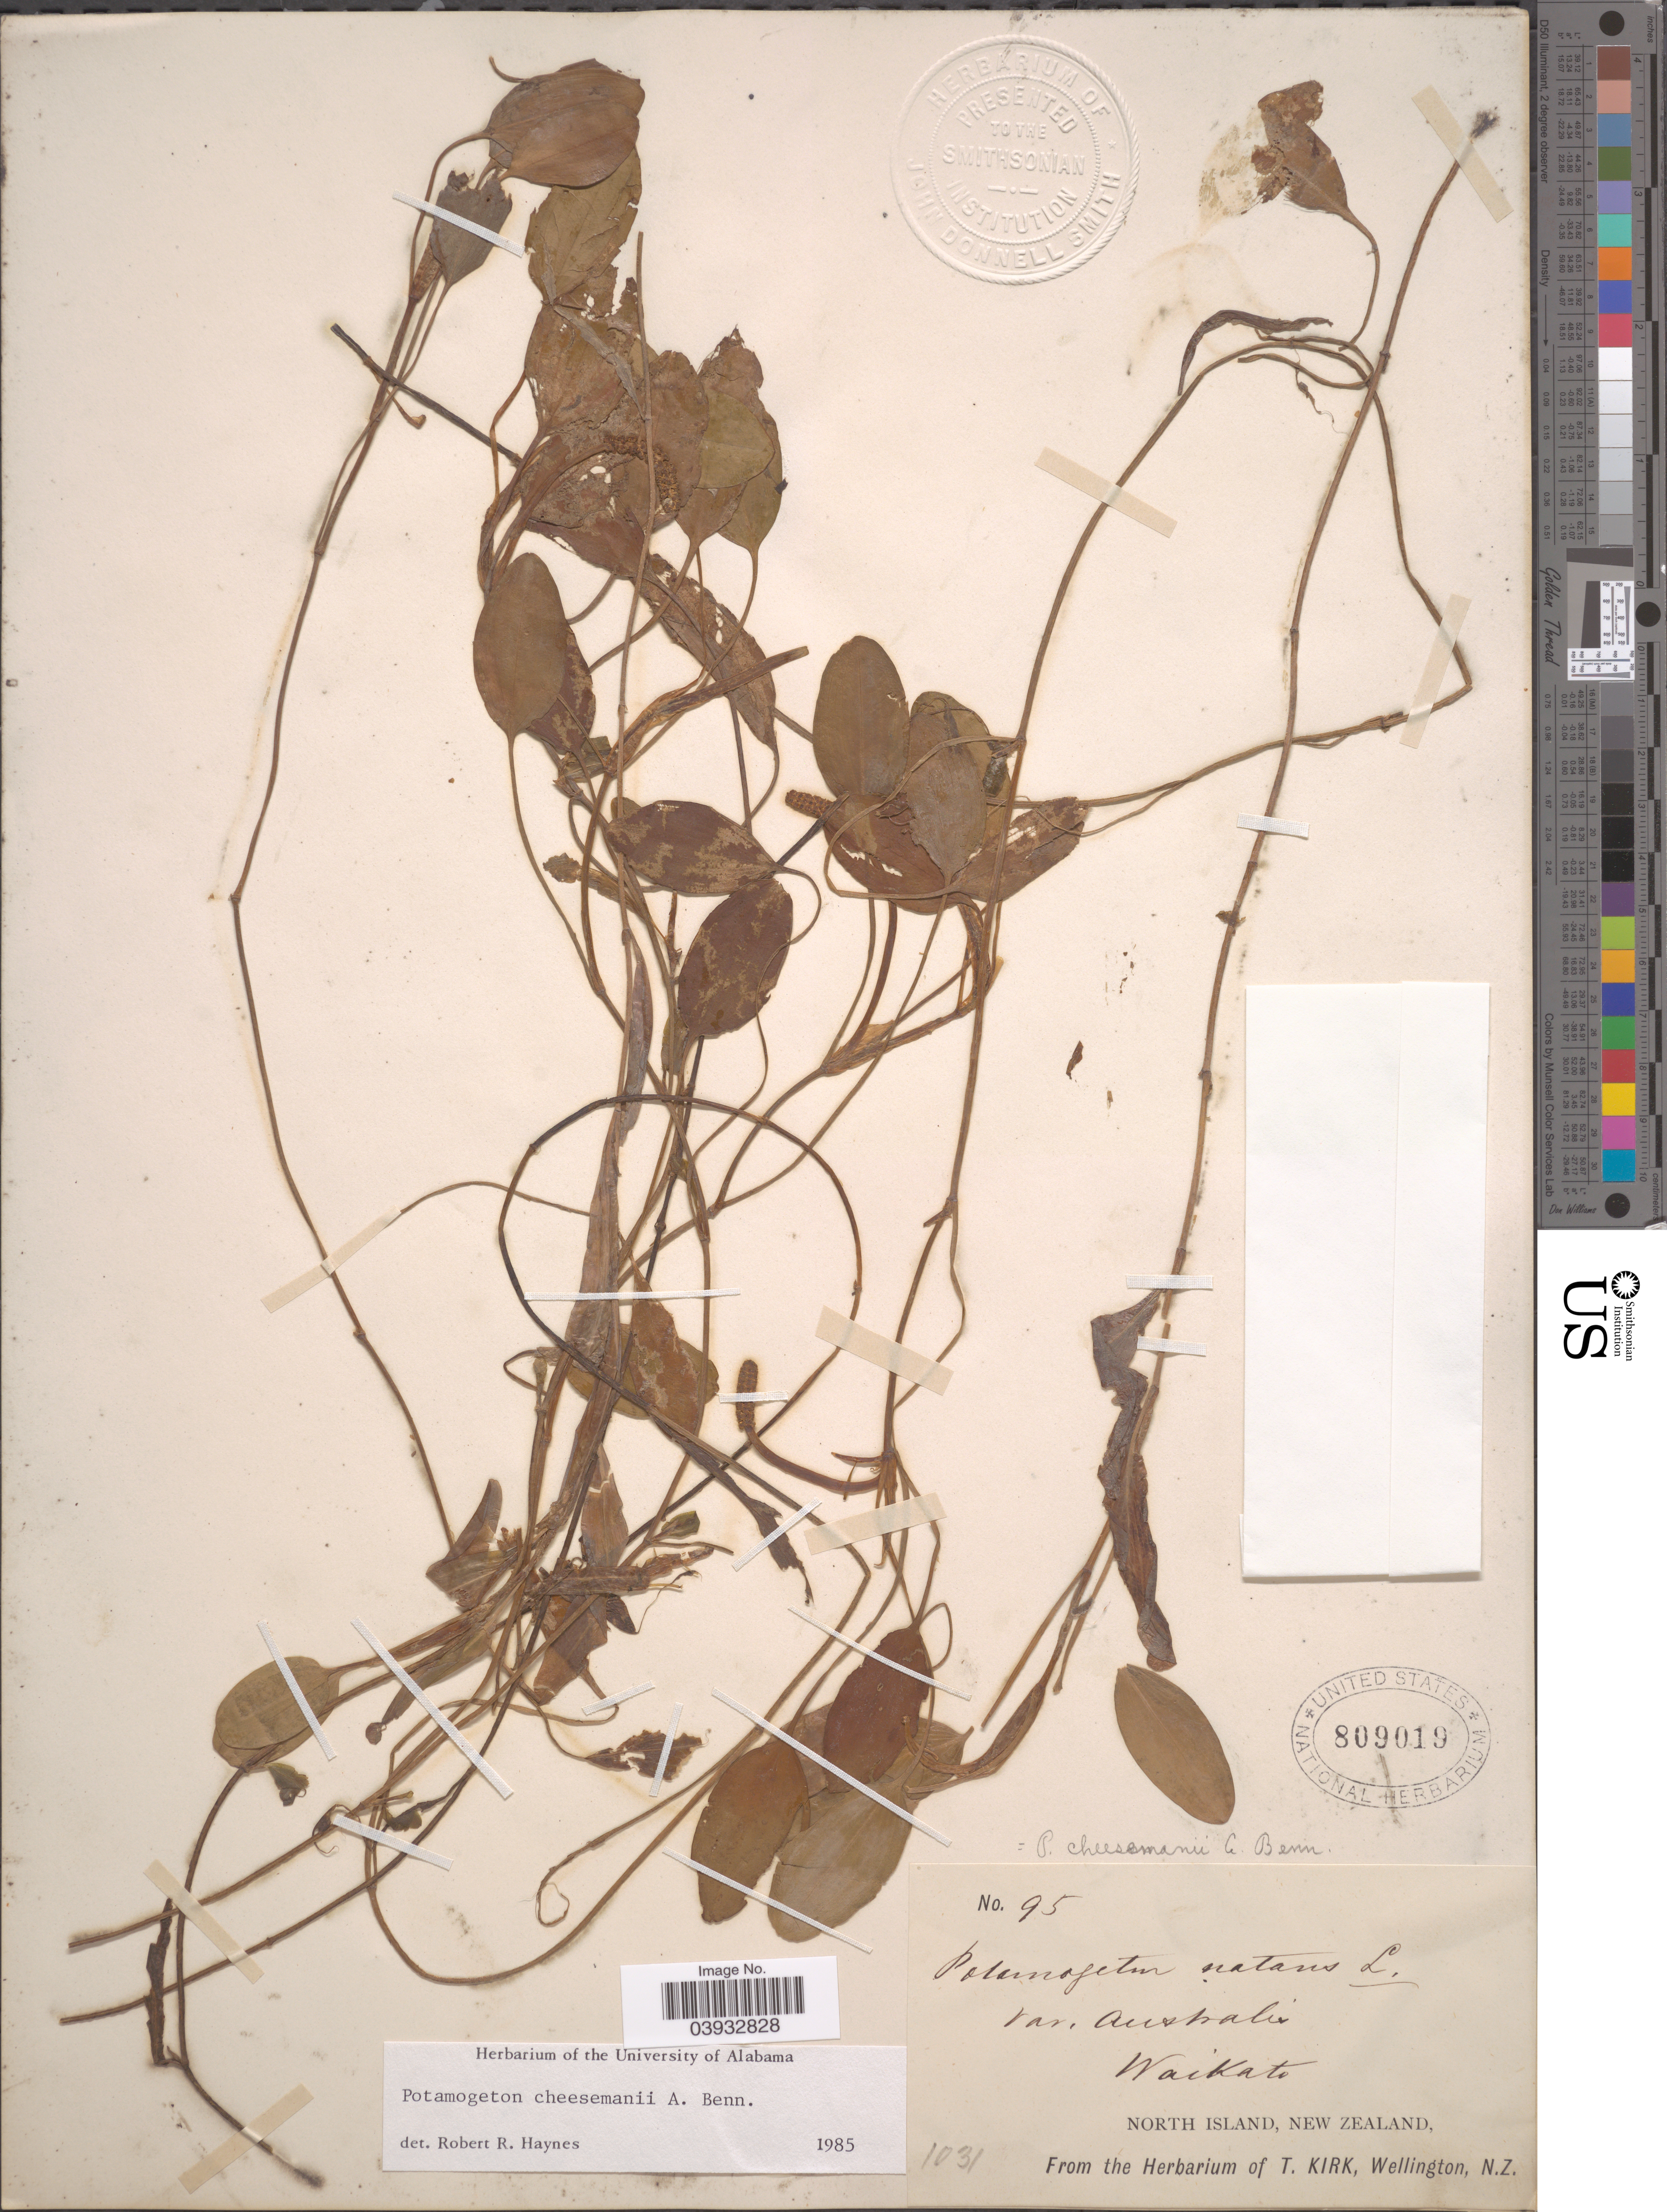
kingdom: Plantae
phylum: Tracheophyta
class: Liliopsida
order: Alismatales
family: Potamogetonaceae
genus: Potamogeton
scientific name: Potamogeton cheesemanii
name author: A. Benn.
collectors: ex herb. T. Kirk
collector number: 95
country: New Zealand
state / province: Waikato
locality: North Island.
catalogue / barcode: US 809019